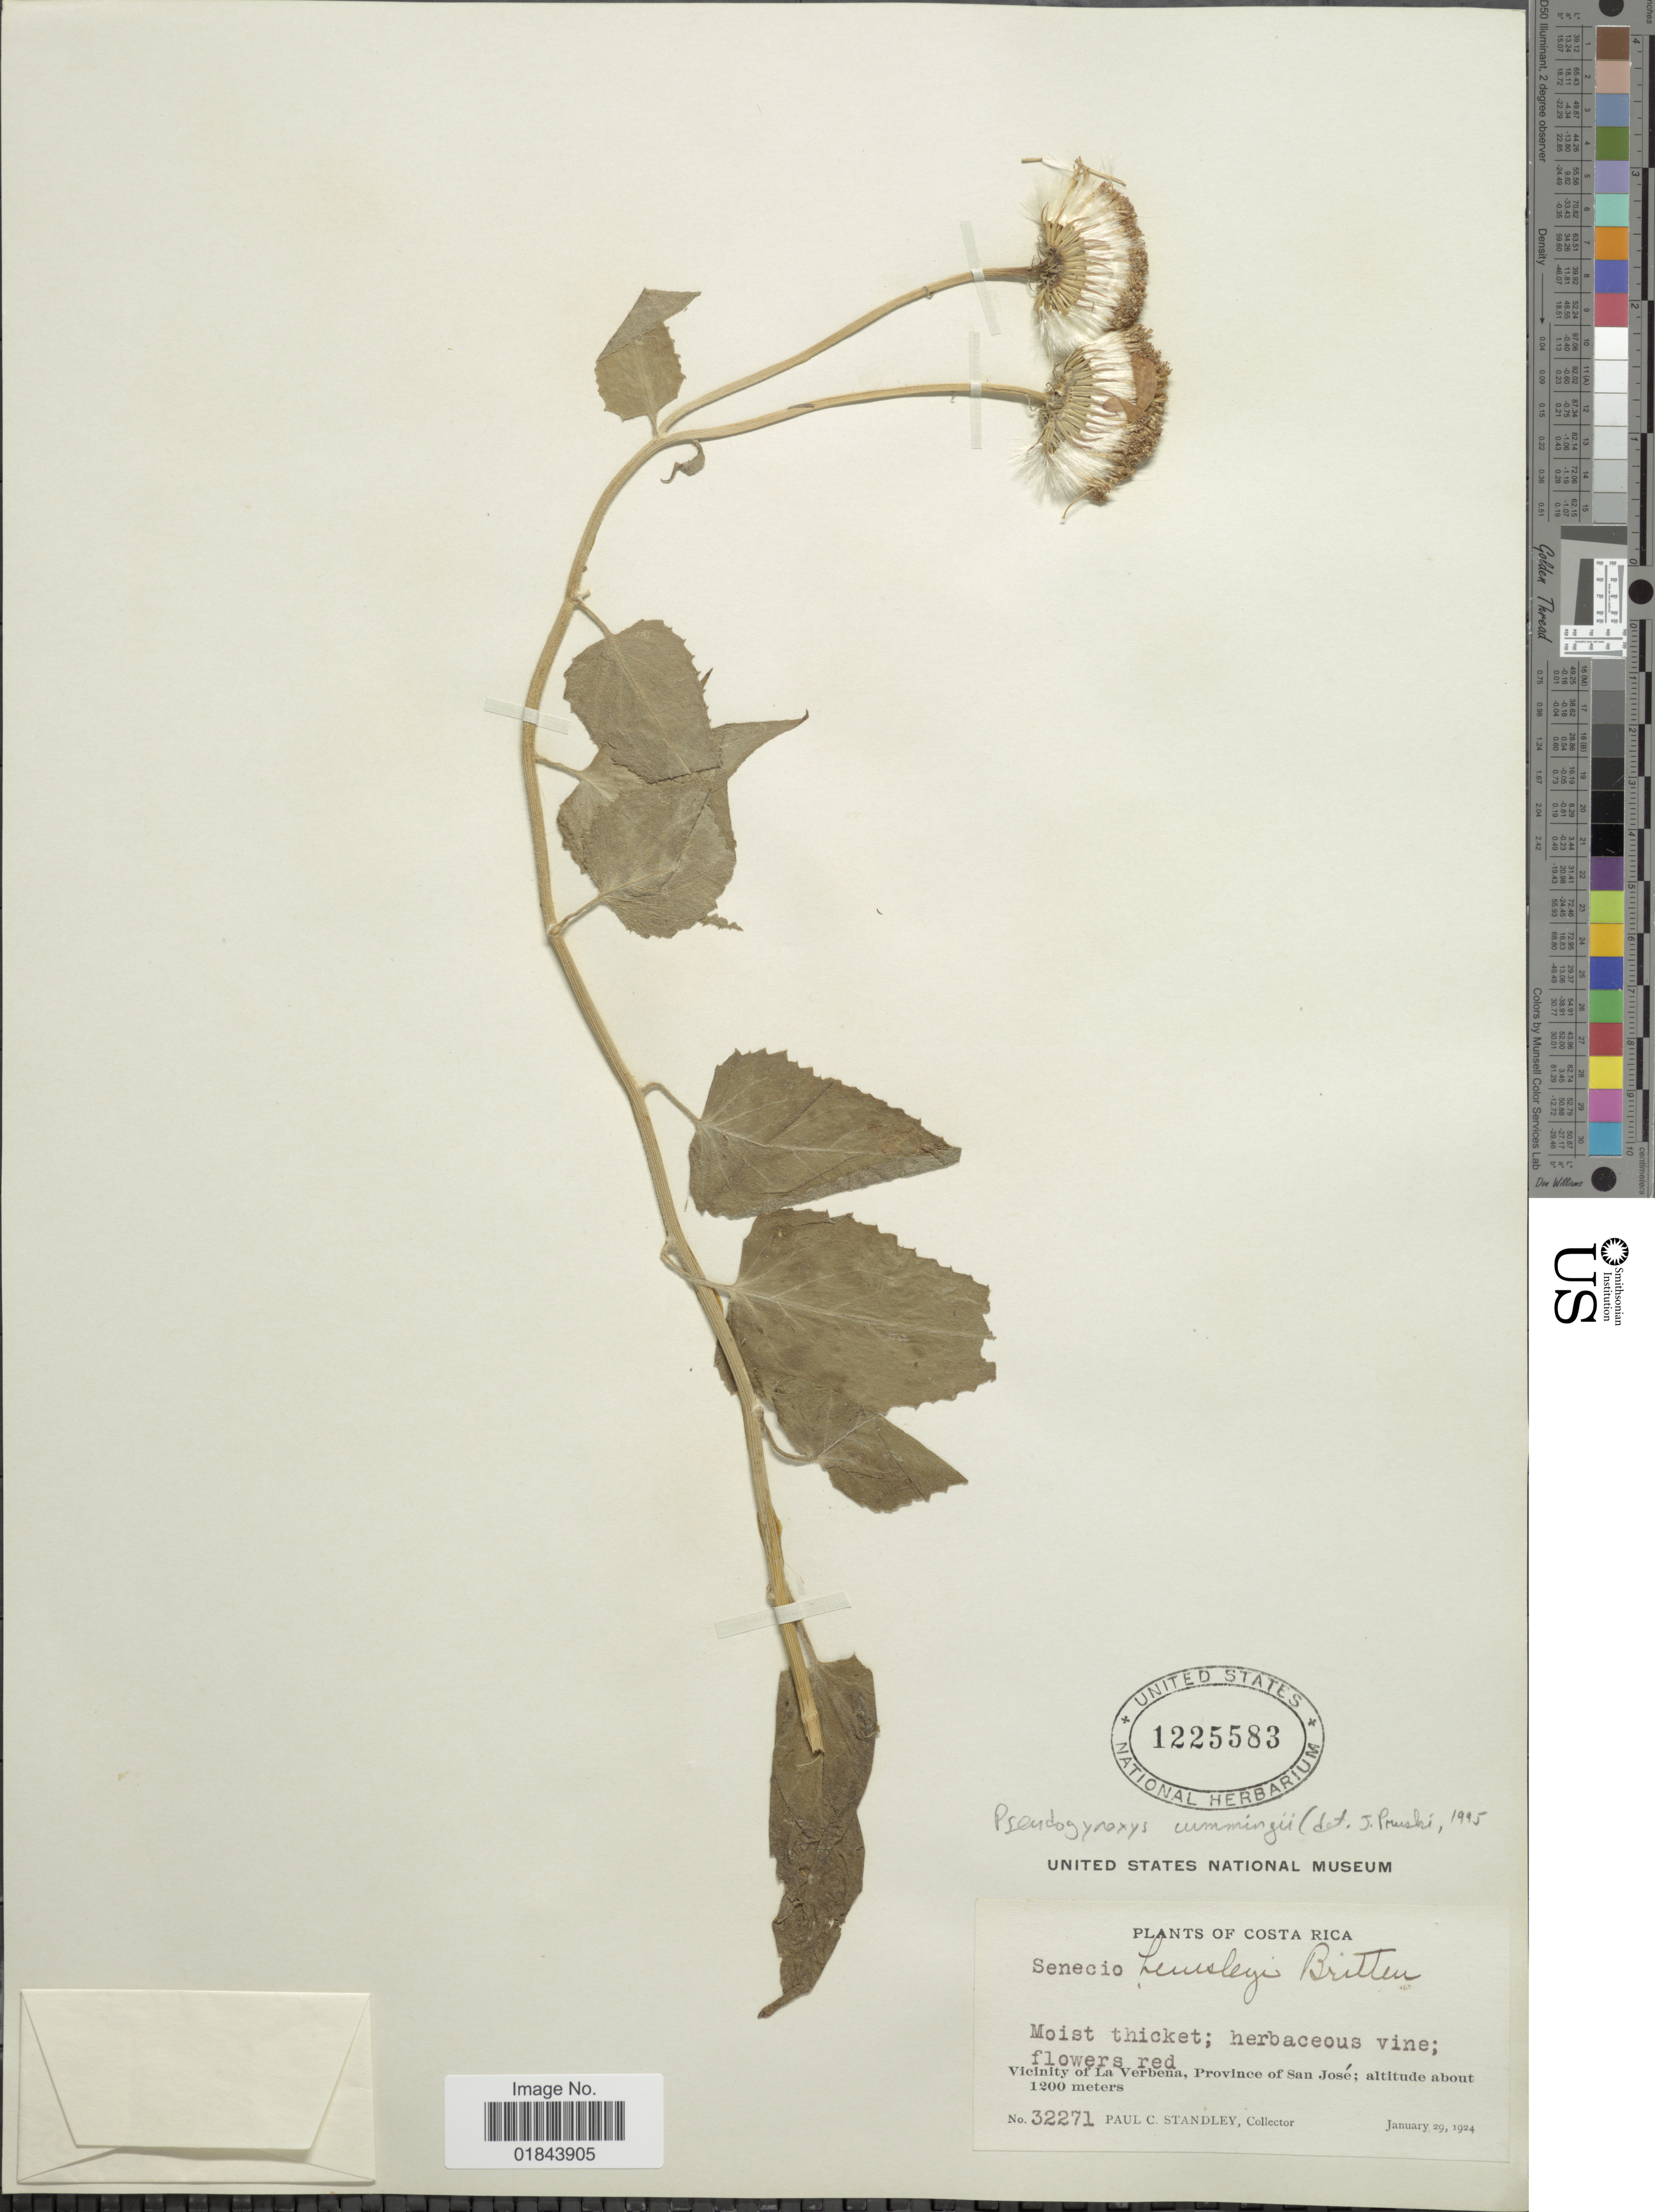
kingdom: Plantae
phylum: Tracheophyta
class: Magnoliopsida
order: Asterales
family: Asteraceae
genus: Pseudogynoxys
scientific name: Pseudogynoxys cummingii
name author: (Benth.) H. Rob. & Cuatrec.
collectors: P. C. Standley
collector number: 32271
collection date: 1924-01-29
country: Costa Rica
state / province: San José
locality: Vicinity of La Verbena, Province of San José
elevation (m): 1200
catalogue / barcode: US 1225583